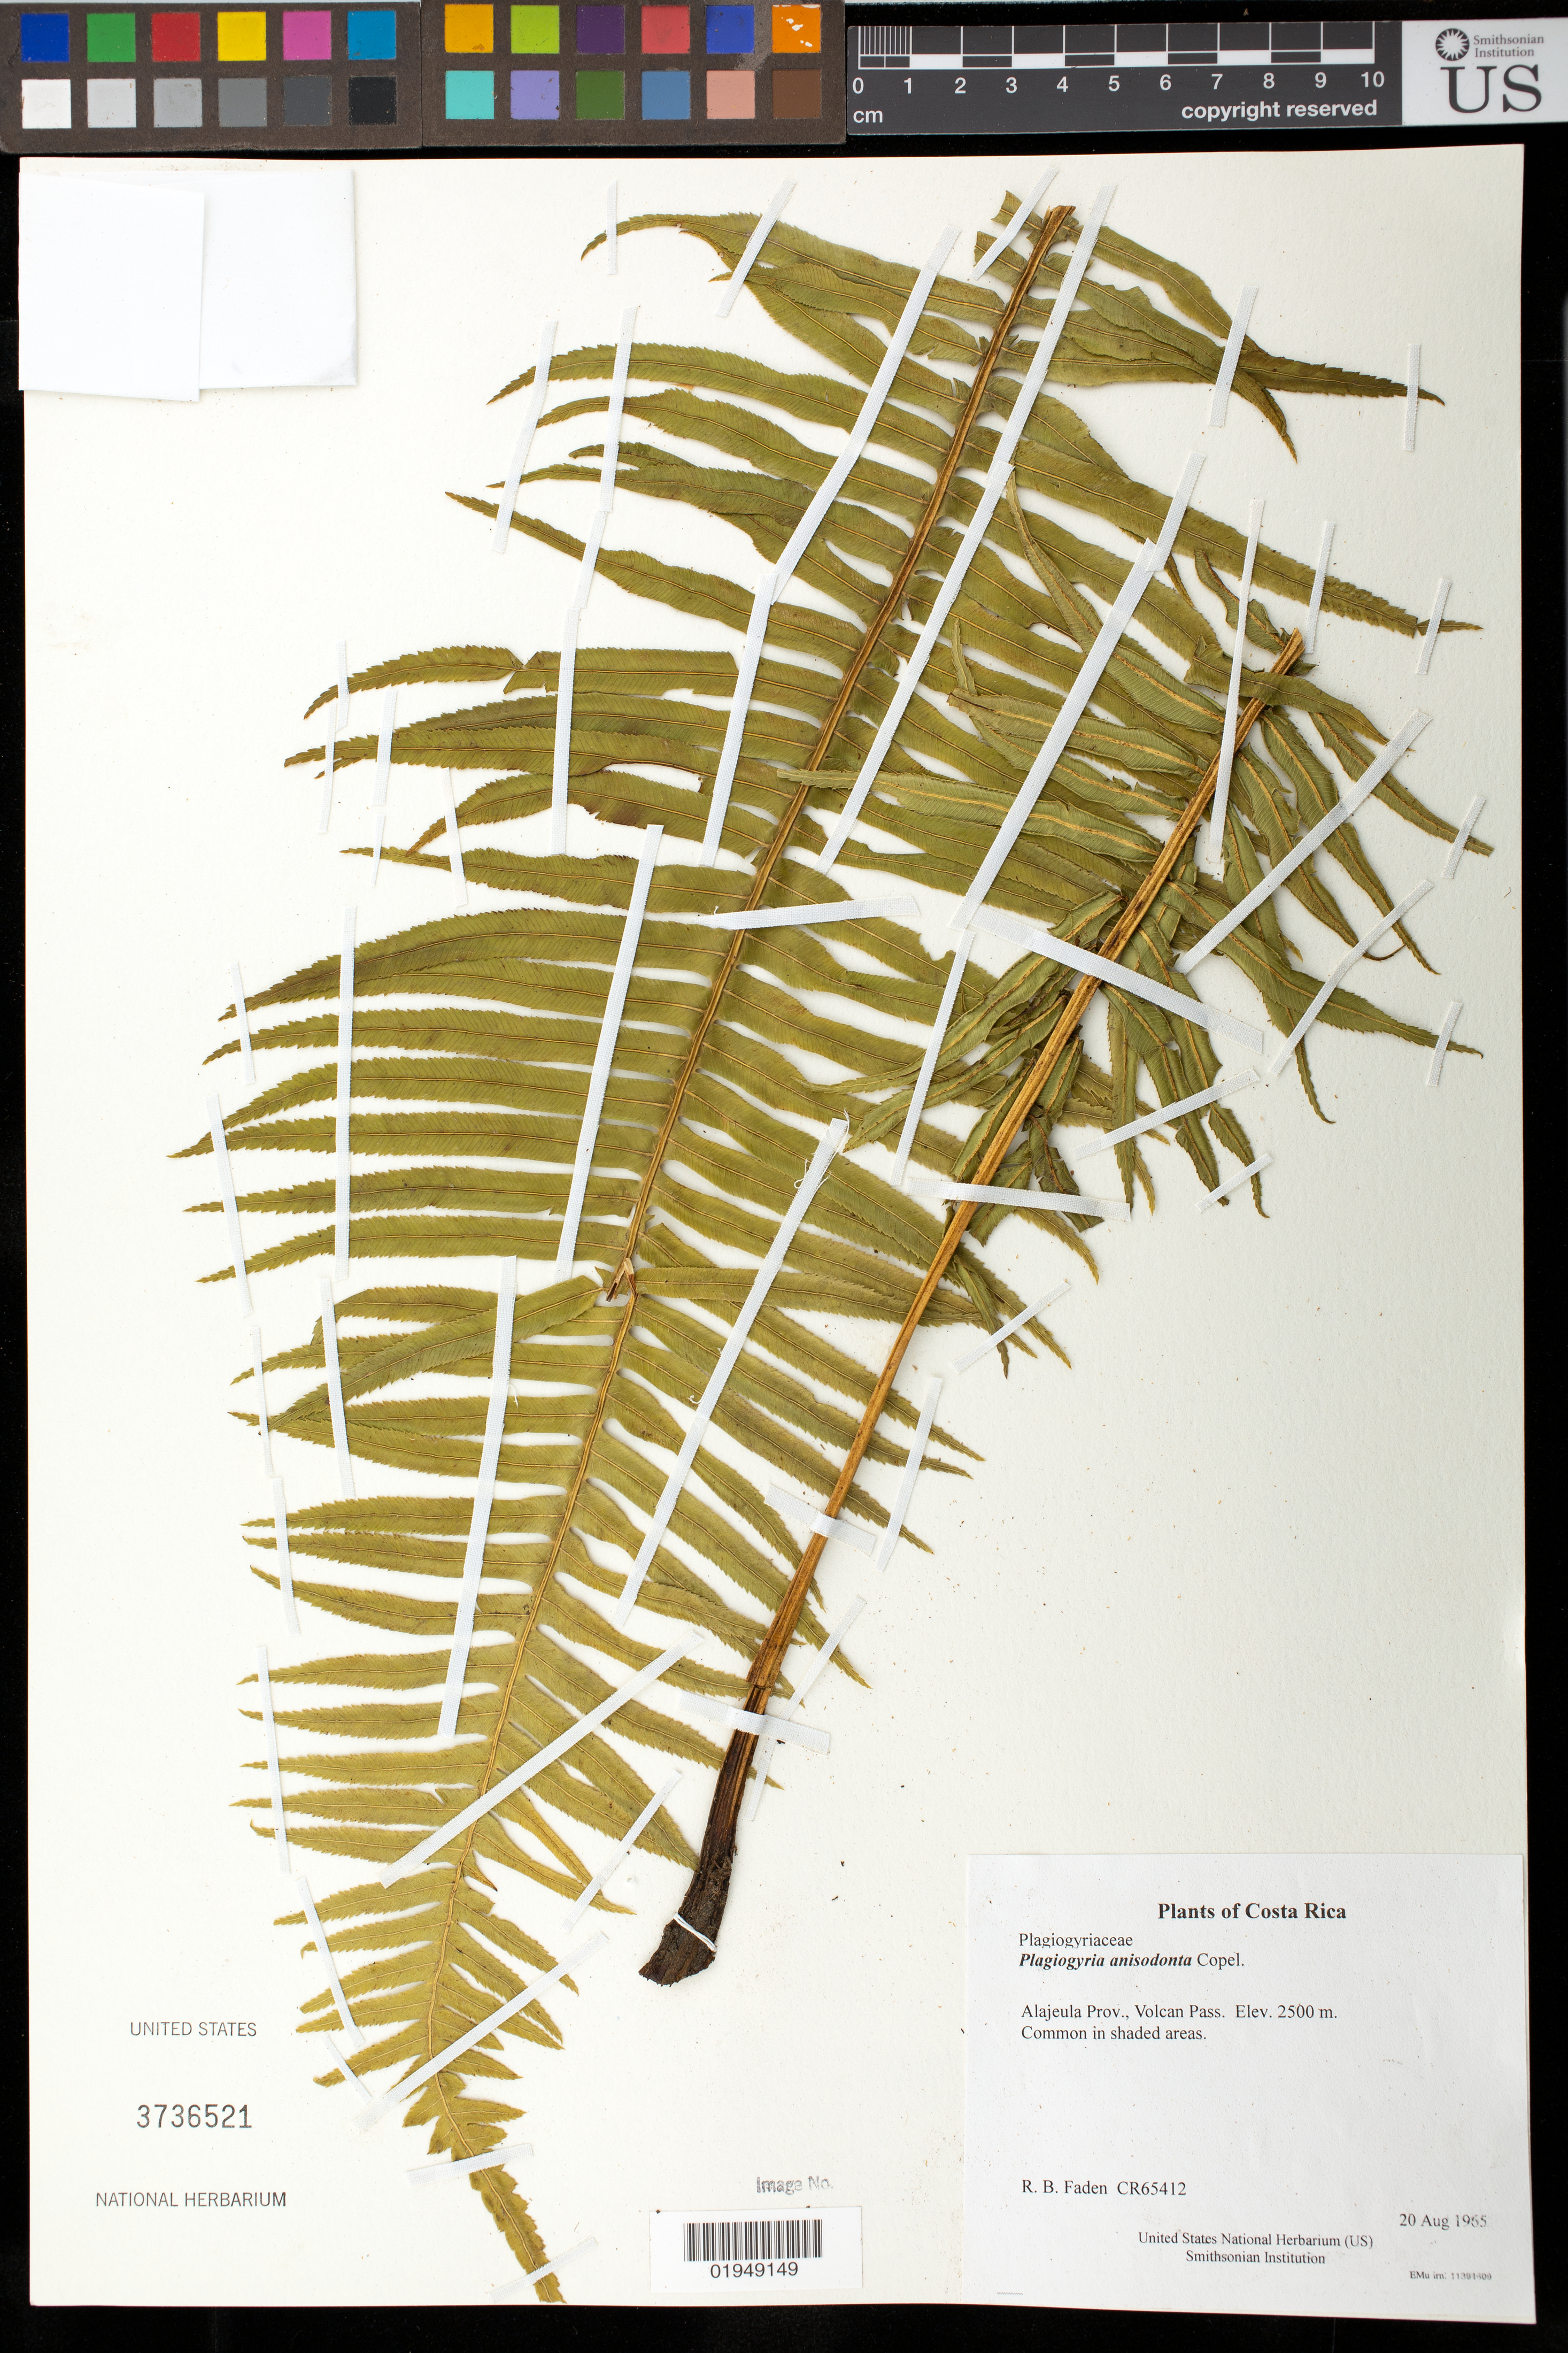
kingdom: Plantae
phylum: Tracheophyta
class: Polypodiopsida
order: Cyatheales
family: Plagiogyriaceae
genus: Plagiogyria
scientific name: Plagiogyria pectinata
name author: (Liebm.) Lellinger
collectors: R. B. Faden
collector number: CR65412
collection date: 1965-08-20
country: Costa Rica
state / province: Alajuela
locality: Volcan Pass.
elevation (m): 2500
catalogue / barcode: US 3736521